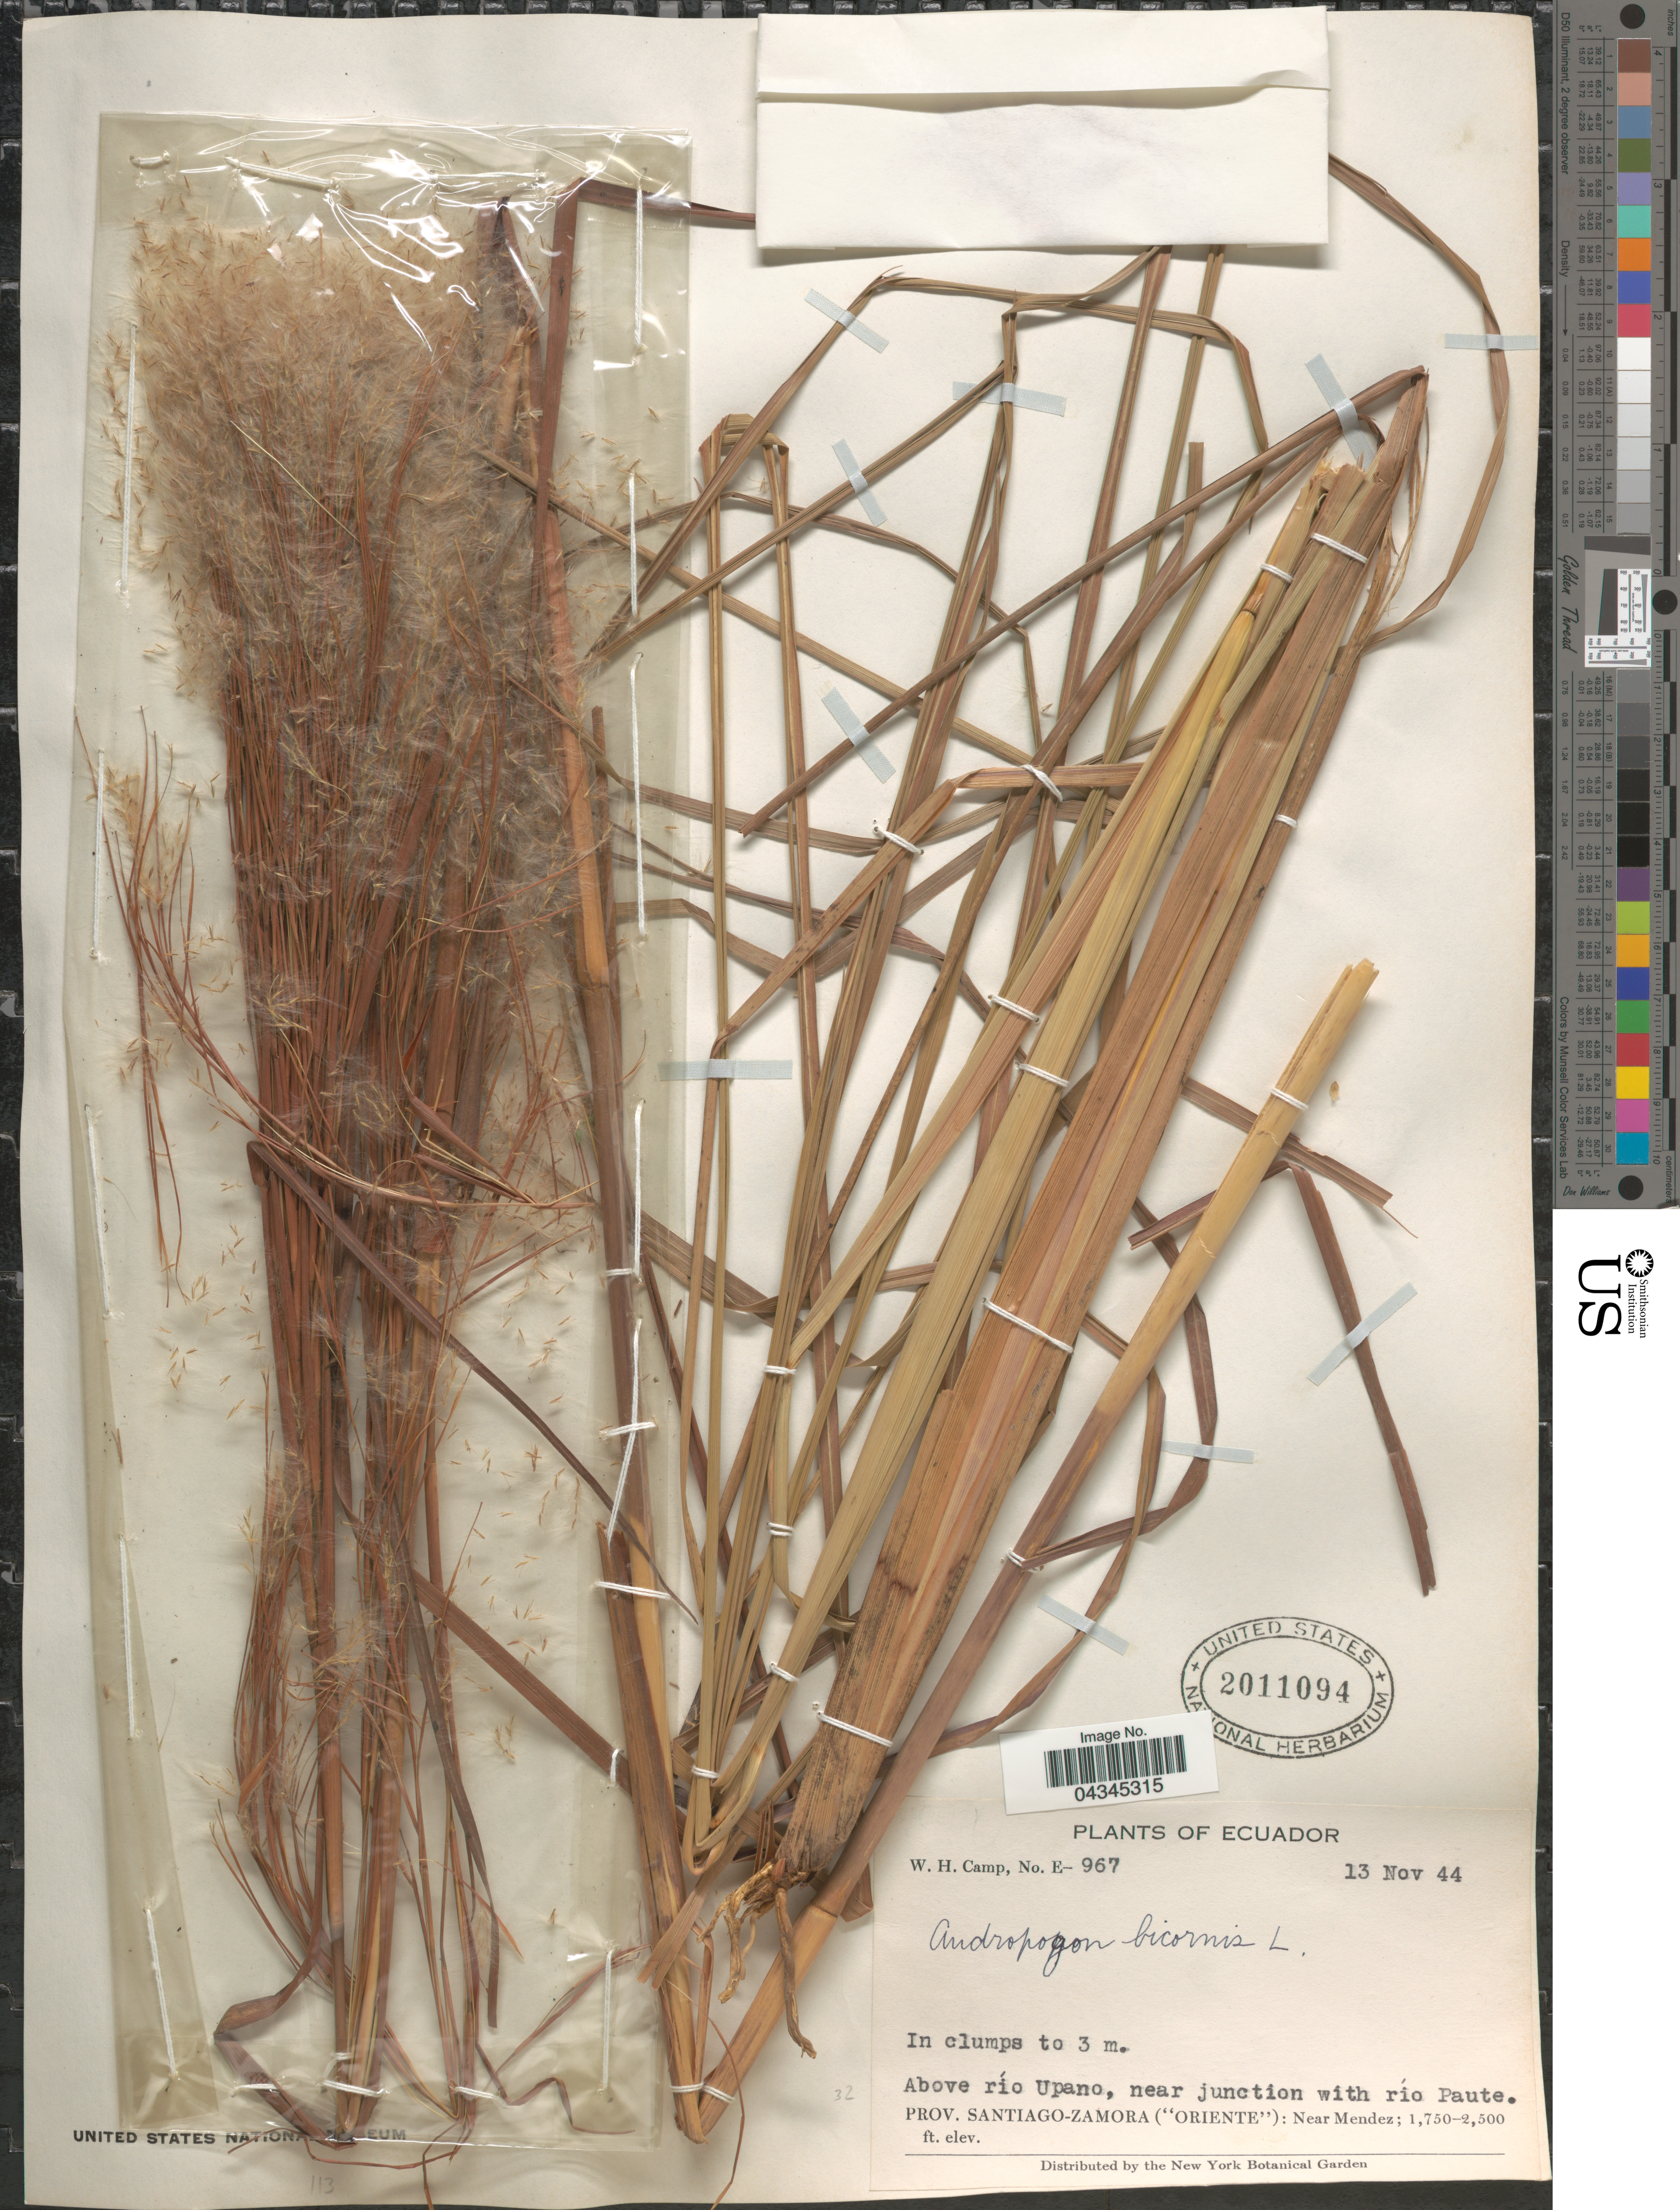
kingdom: Plantae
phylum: Tracheophyta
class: Liliopsida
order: Poales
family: Poaceae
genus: Andropogon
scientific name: Andropogon bicornis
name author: L.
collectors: W. H. Camp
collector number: E-967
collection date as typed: Transcribed d/m/y: 13/11/44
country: Ecuador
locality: Above río Upano, near junction with río Paute. Prov. Santiago-Zamora ("Oriente"): Near Mendez.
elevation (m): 533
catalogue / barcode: US 2011094